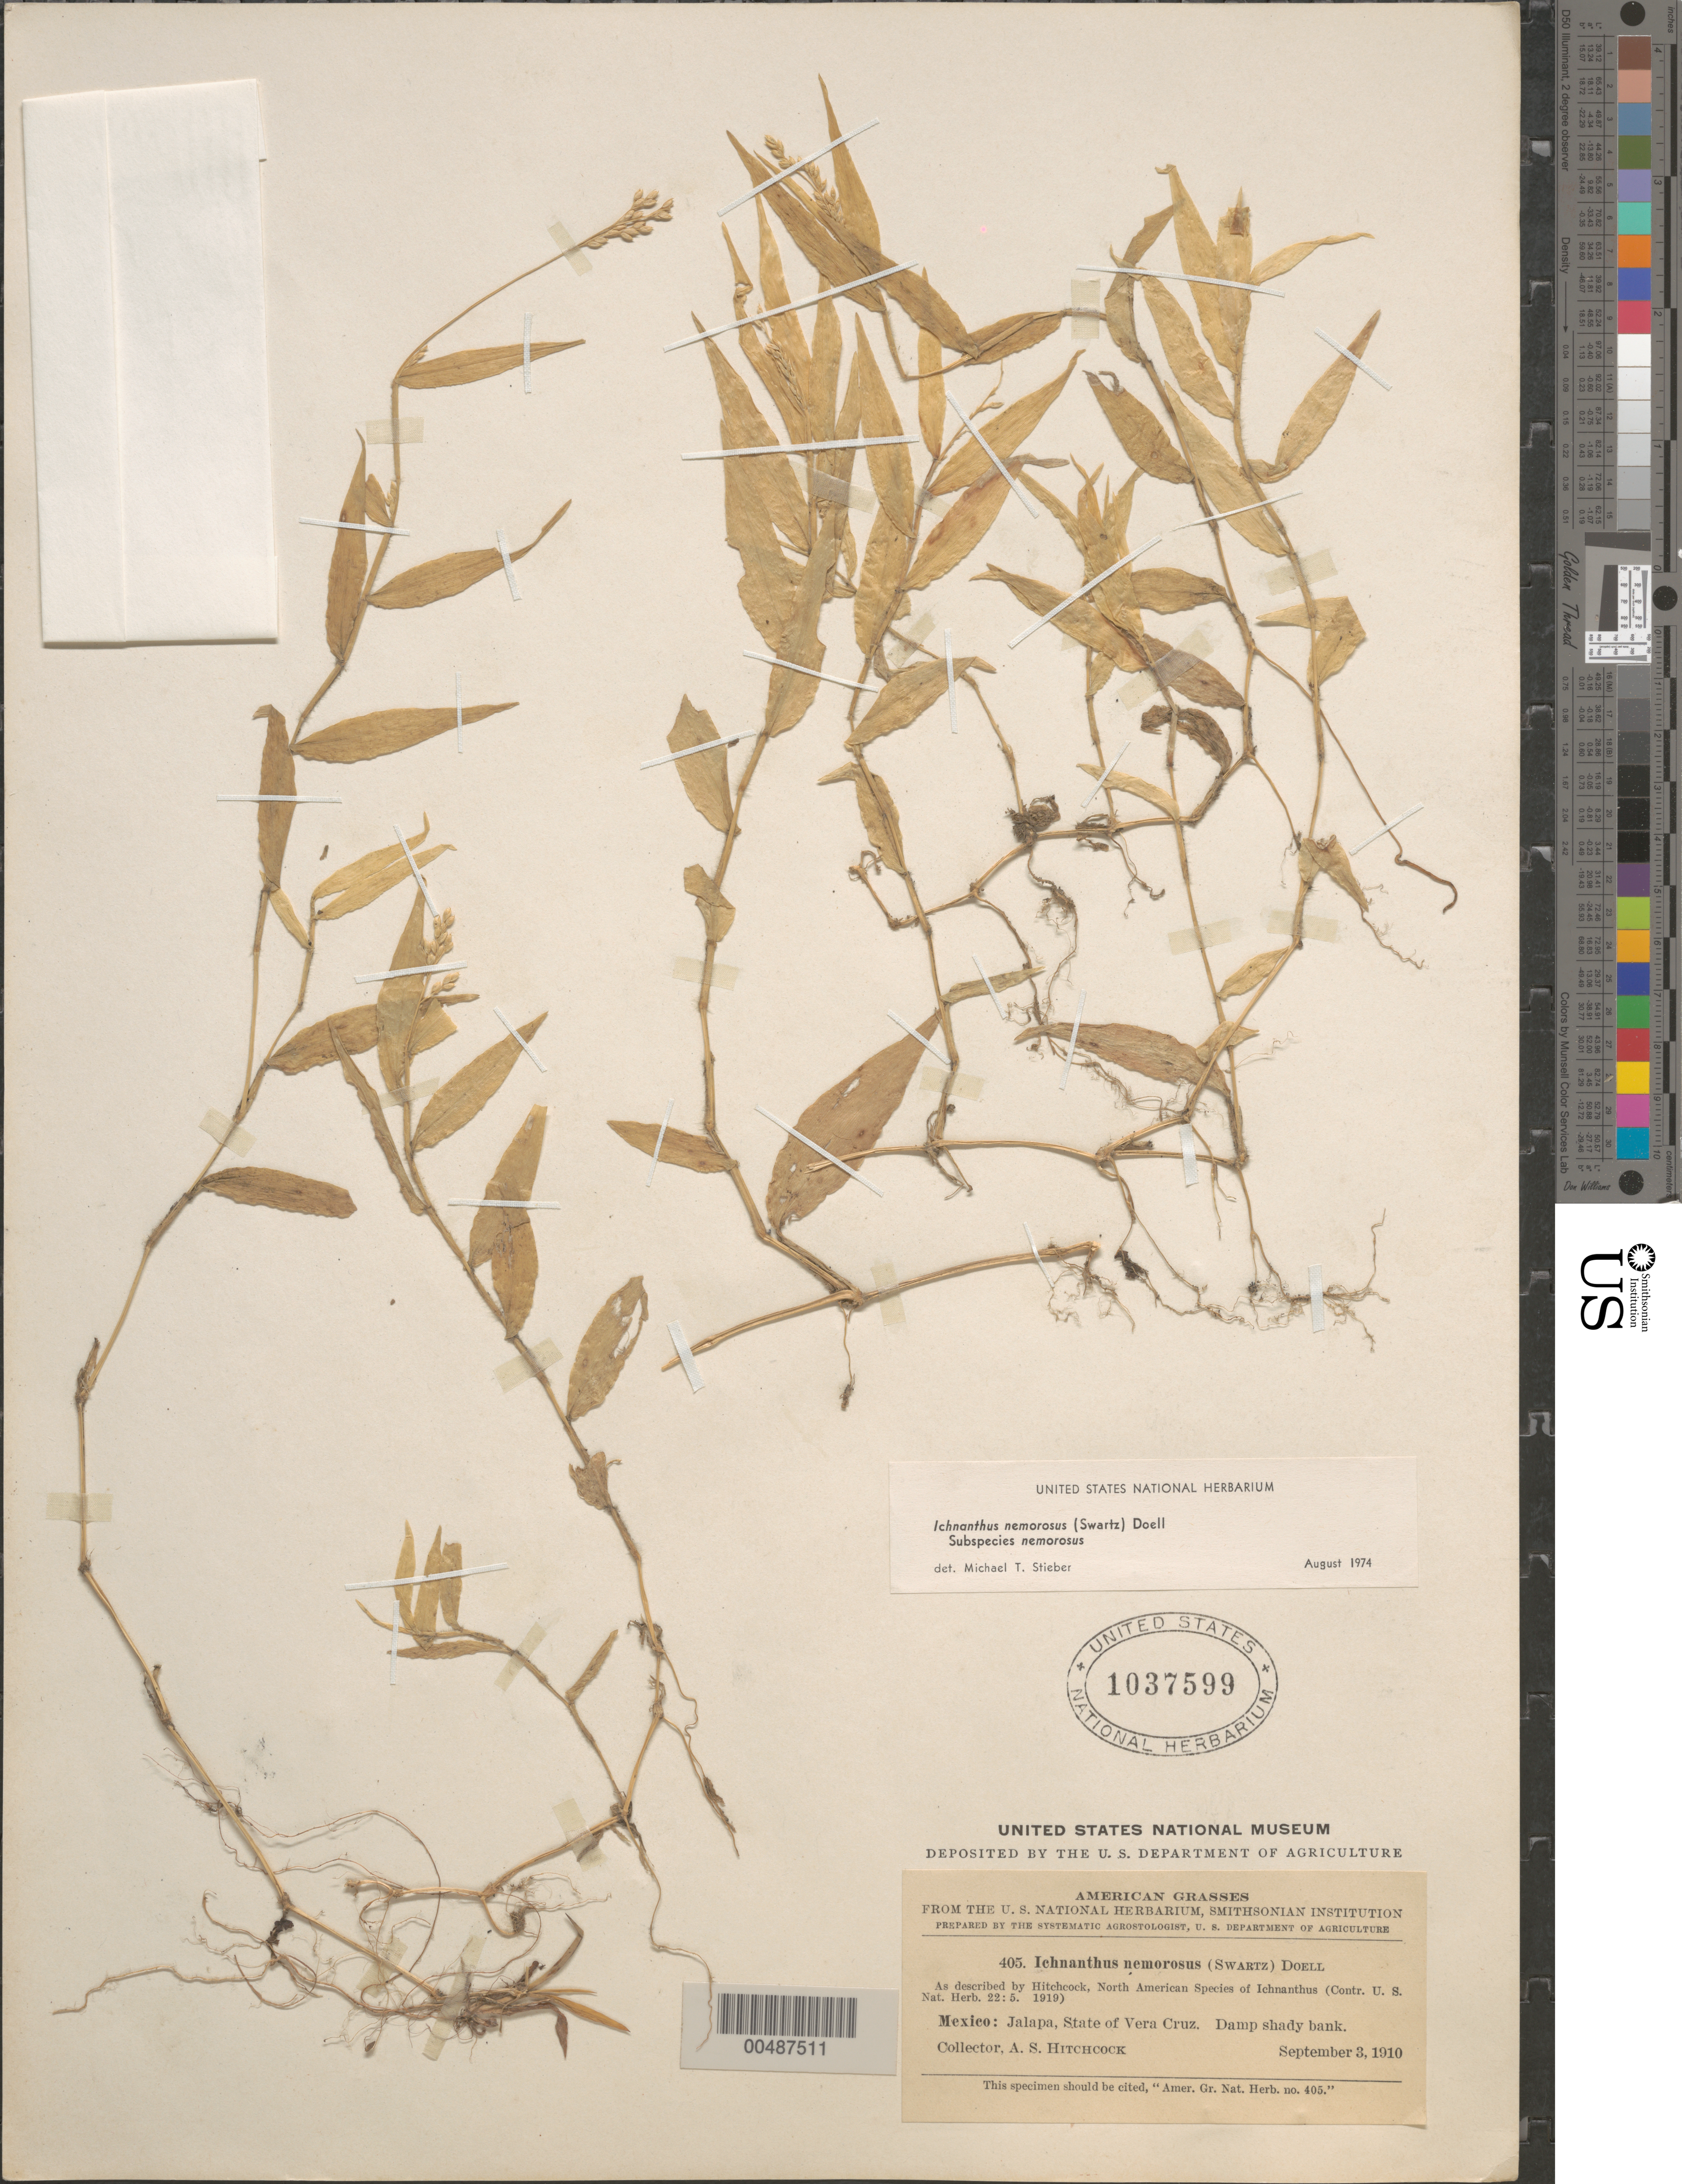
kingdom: Plantae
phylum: Tracheophyta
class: Liliopsida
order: Poales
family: Poaceae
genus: Hildaea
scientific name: Hildaea nemorosa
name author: (Sw.) C. Silva & R.P. Oliveira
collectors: A. S. Hitchcock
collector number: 405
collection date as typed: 3 Sep 1910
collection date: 1910-09-03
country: Mexico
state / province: Veracruz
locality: Jalapa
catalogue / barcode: US 1037599